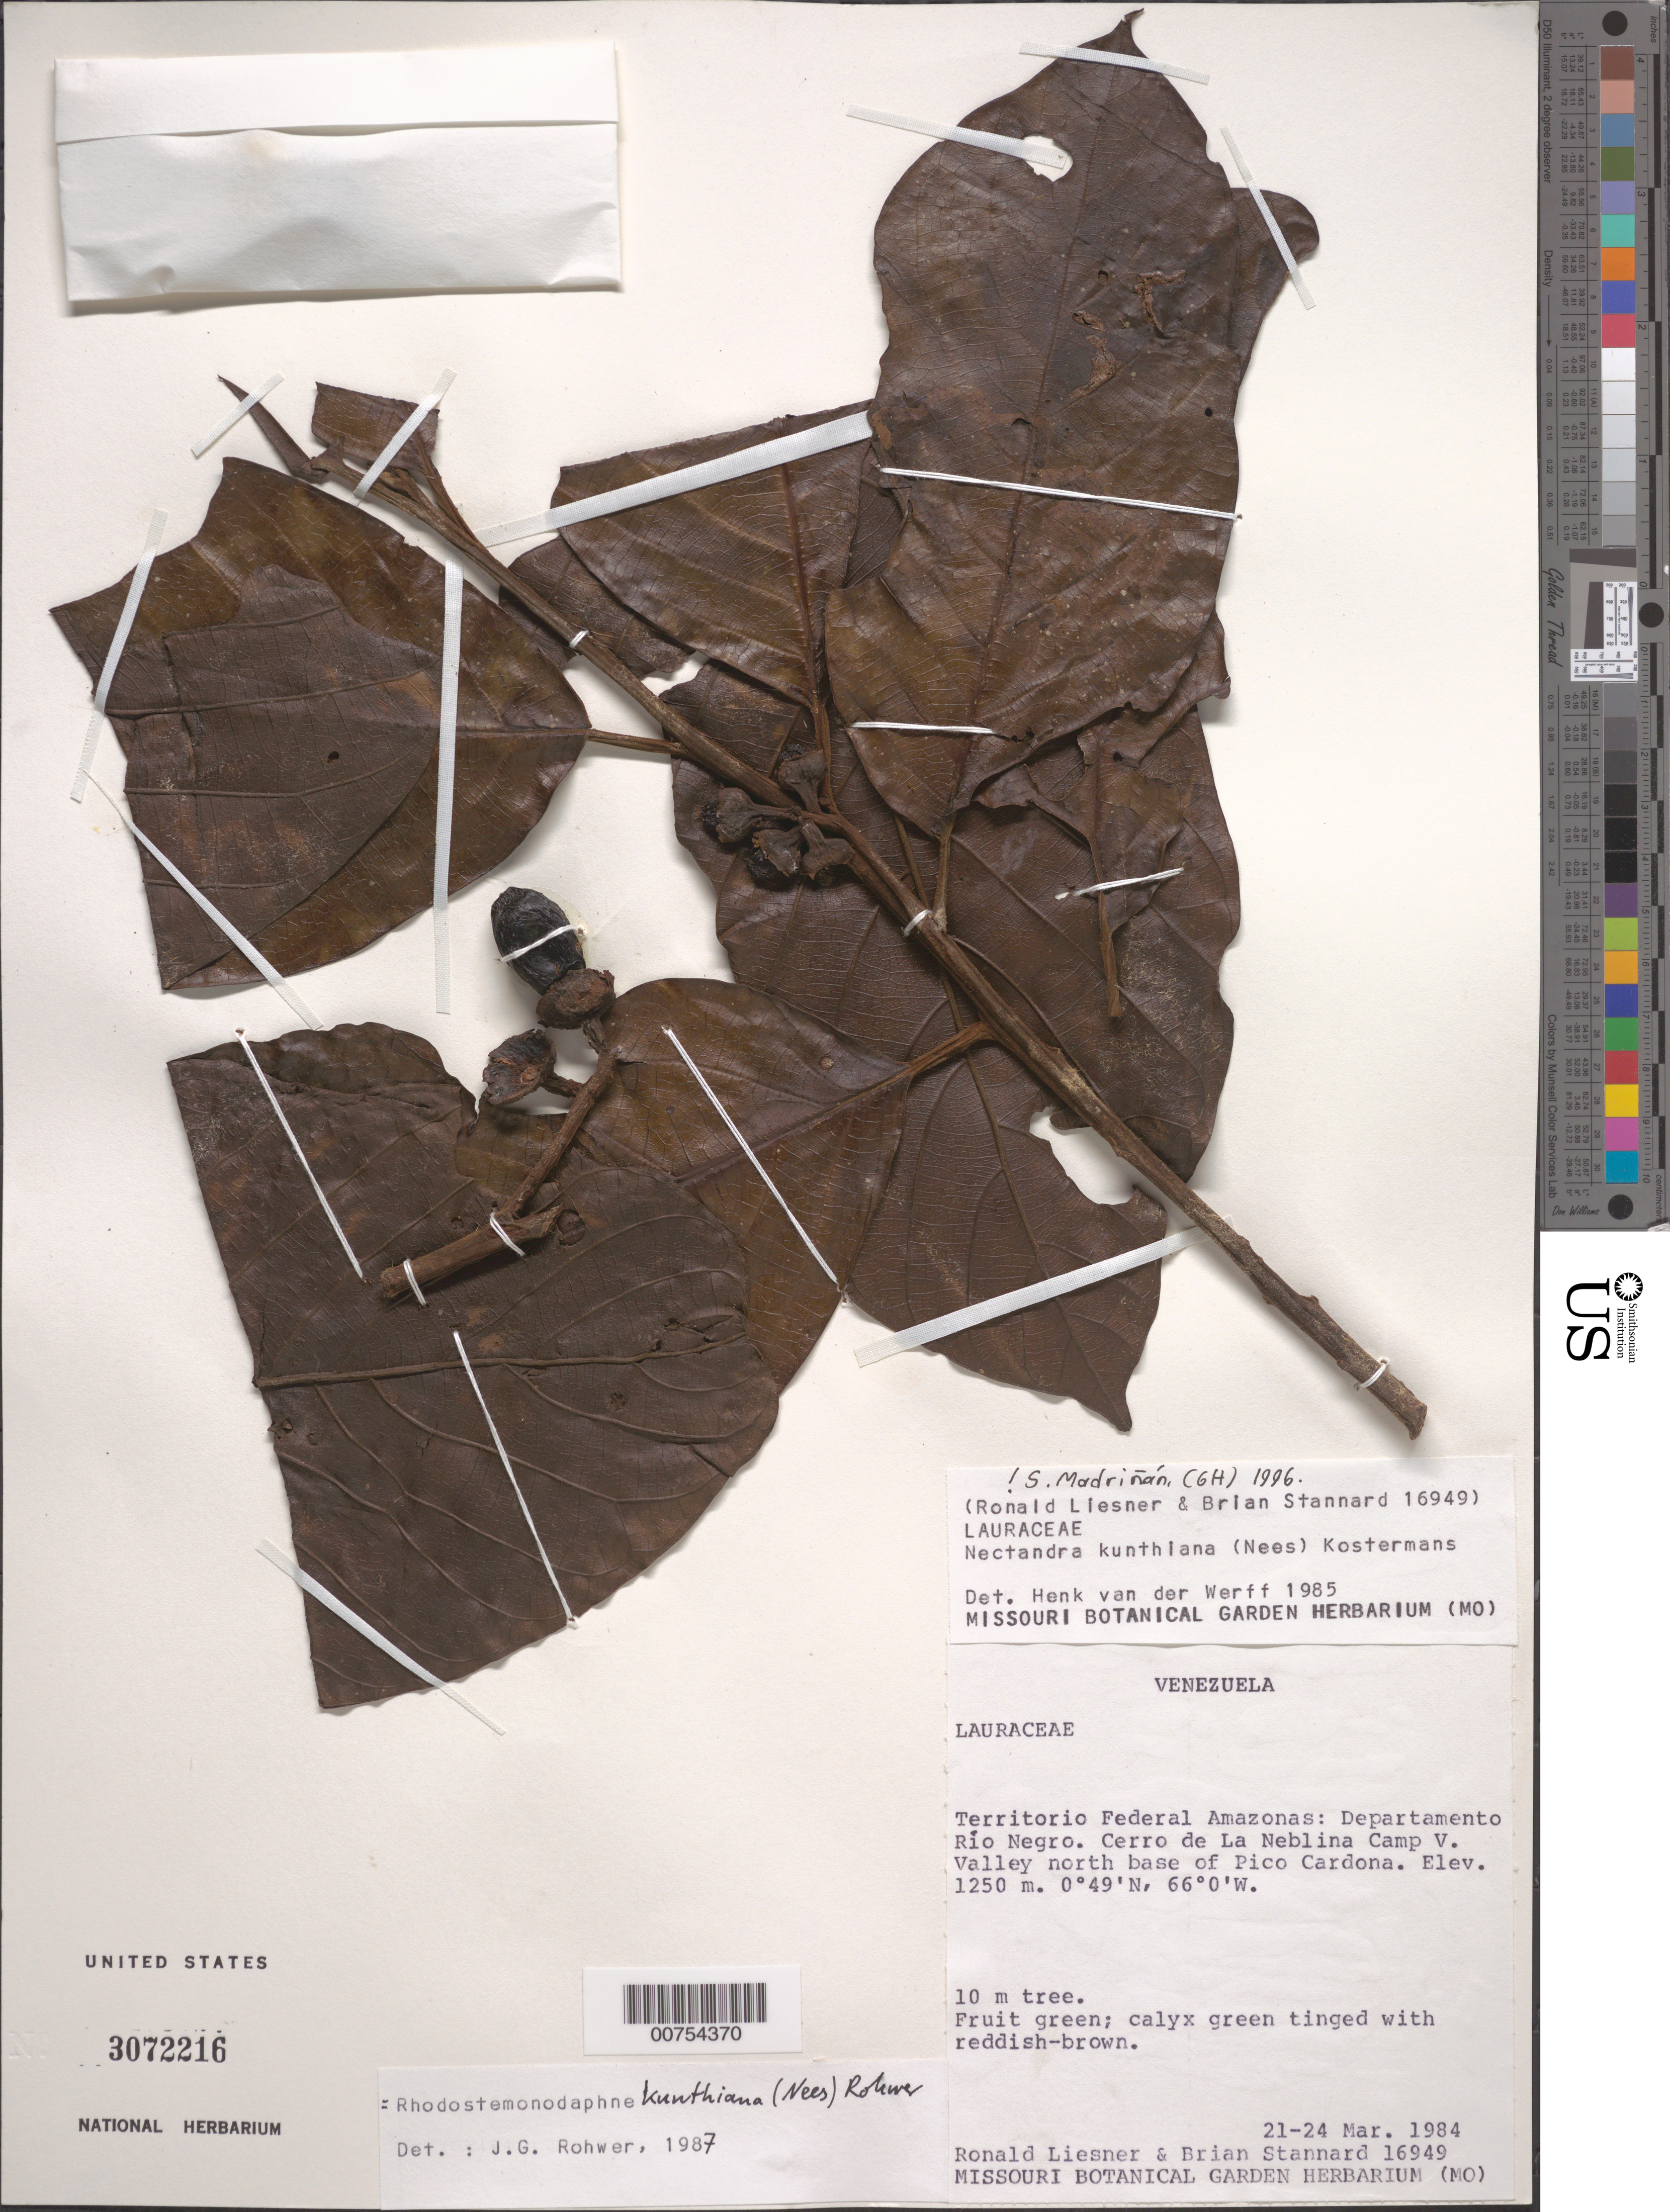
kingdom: Plantae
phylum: Tracheophyta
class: Magnoliopsida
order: Laurales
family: Lauraceae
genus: Rhodostemonodaphne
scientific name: Rhodostemonodaphne kunthiana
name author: (Nees) Rohwer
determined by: Rohwer, J. G.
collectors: R. L. Liesner & B. L. Stannard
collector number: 16949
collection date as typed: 21-Mar-84 to 24-Mar-84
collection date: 1984-03-21/1984-03-24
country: Venezuela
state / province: Amazonas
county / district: Río Negro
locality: Cerro de La Neblina Base Camp V, north base of Pico Cardona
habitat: Valley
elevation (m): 1250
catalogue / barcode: US 3072216